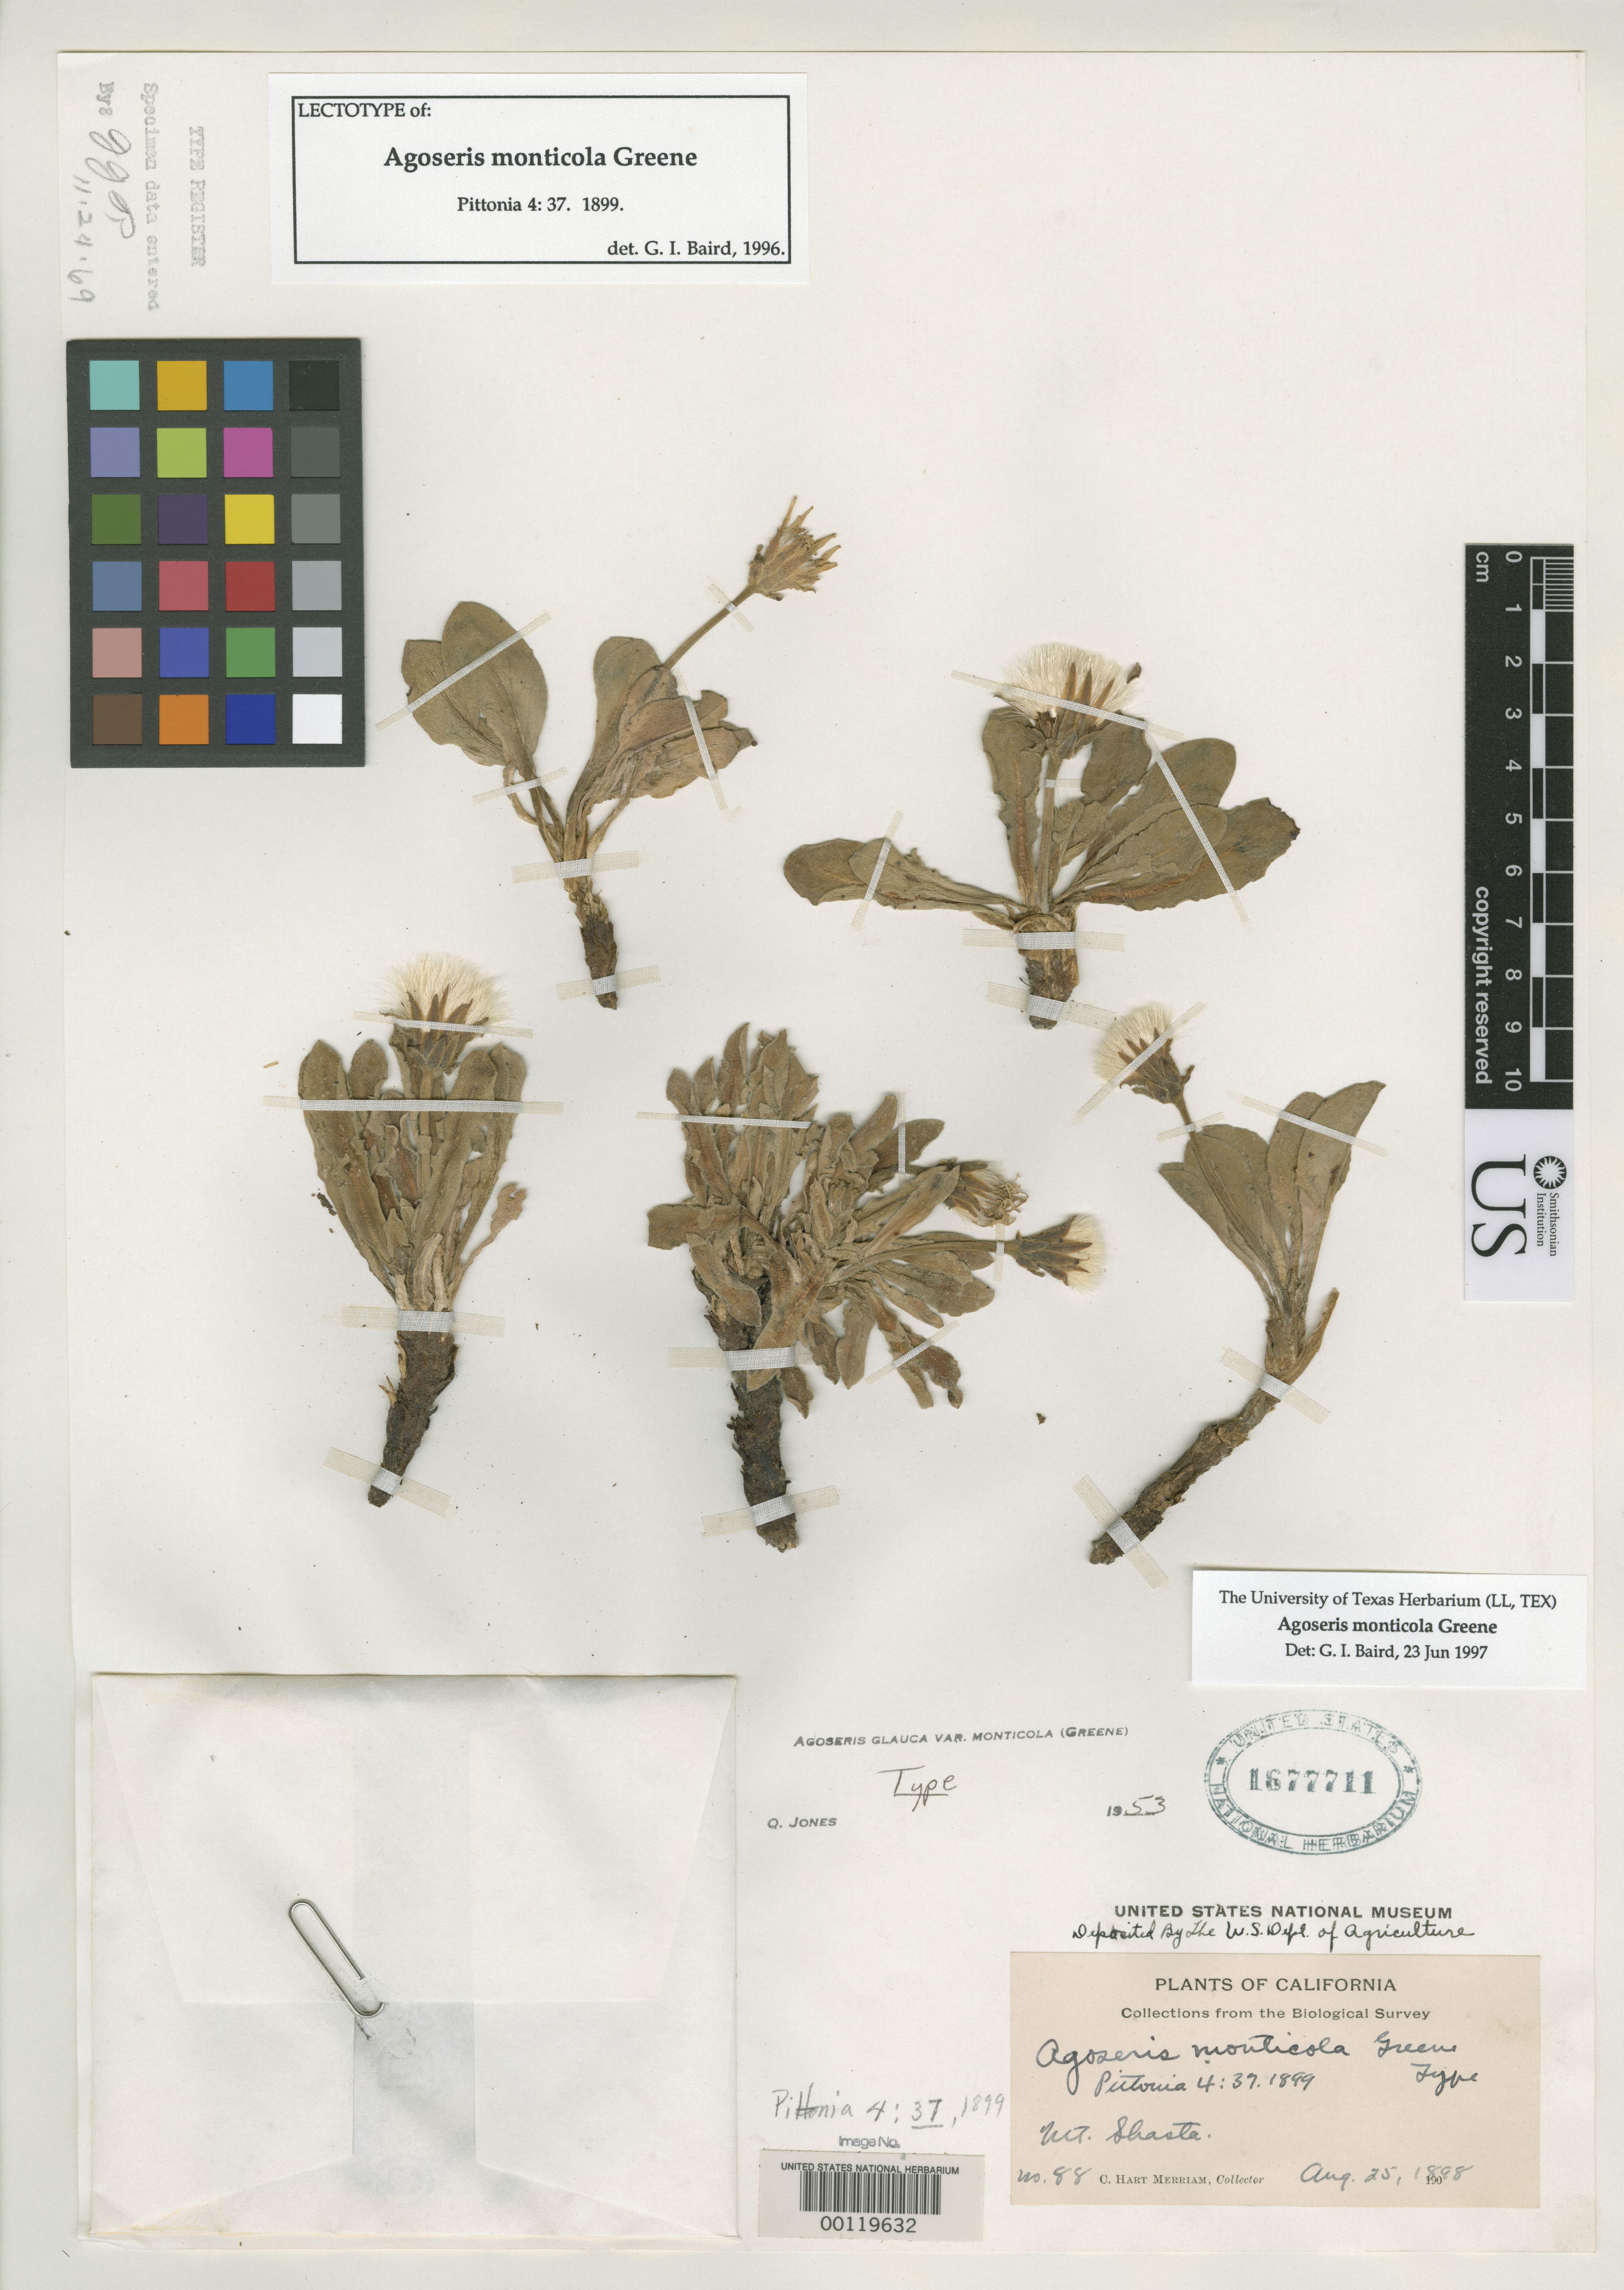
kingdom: Plantae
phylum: Tracheophyta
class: Magnoliopsida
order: Asterales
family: Asteraceae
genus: Agoseris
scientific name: Agoseris monticola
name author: Greene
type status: Syntype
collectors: C. Merriam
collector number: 88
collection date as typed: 25 Aug 1898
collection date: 1898-08-25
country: United States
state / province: California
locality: Mount Shasta.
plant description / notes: Annotated as "lectotype" by G.I. Baird (1996).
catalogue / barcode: US 1677711